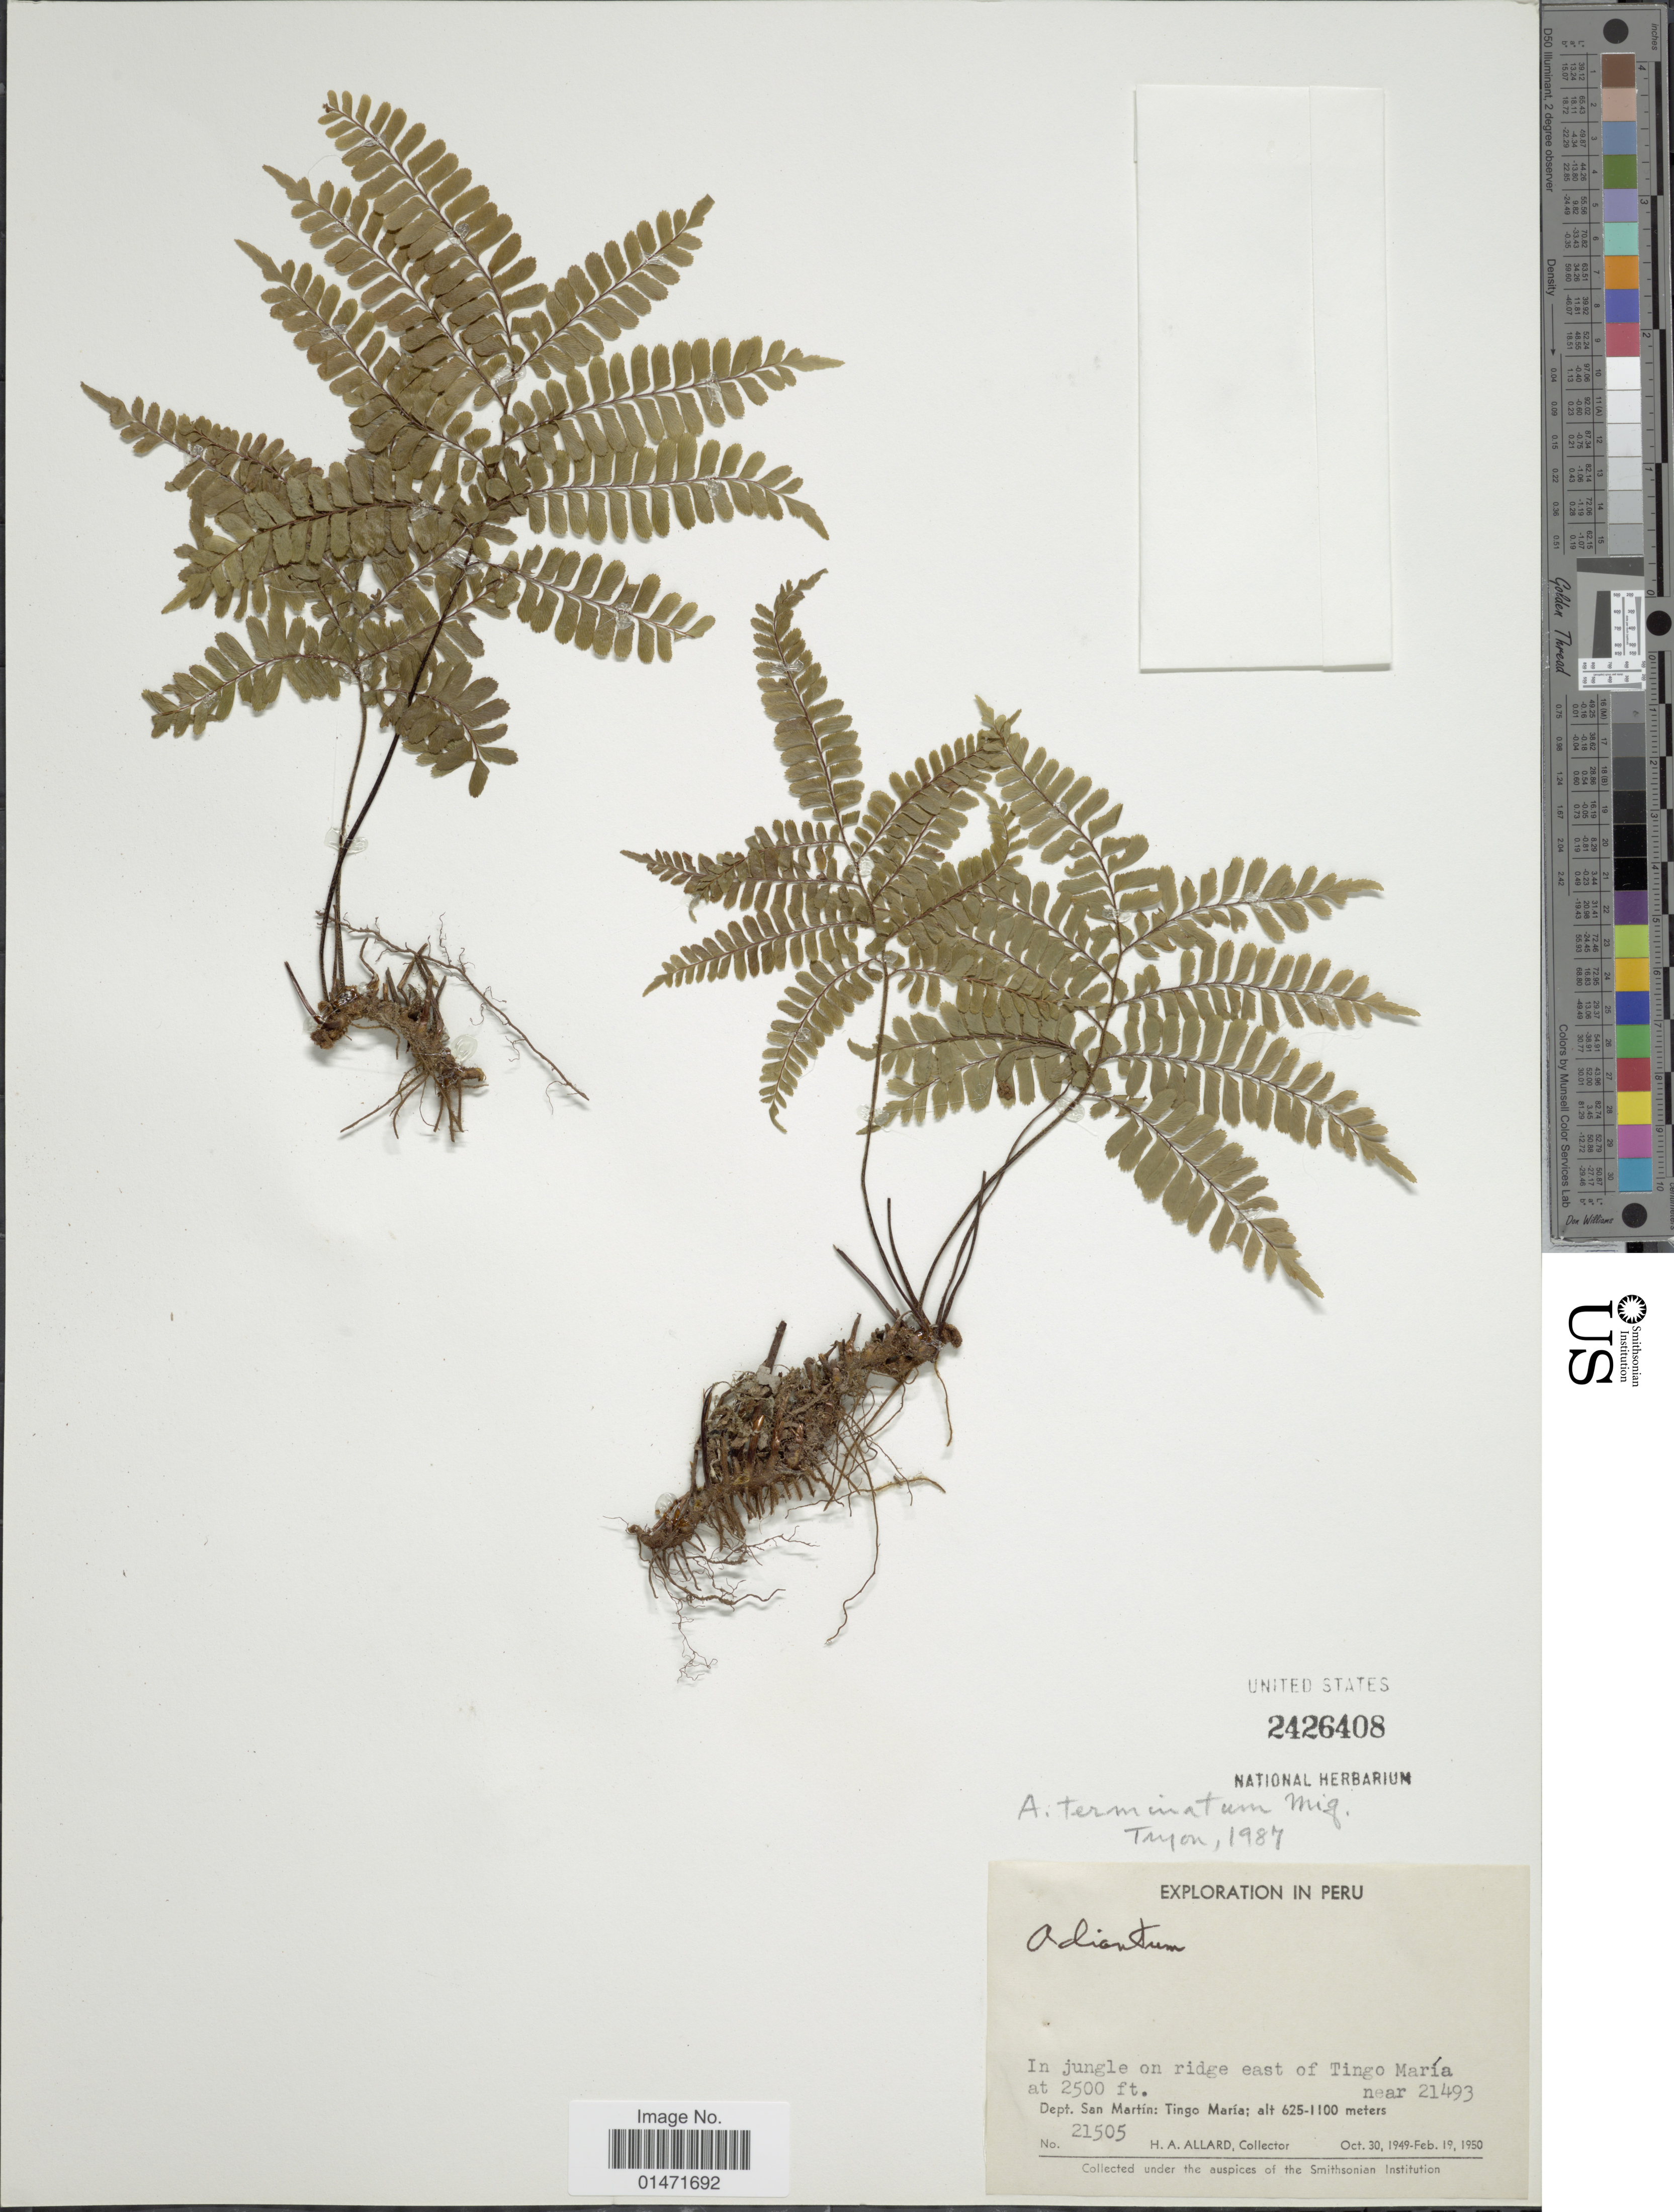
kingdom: Plantae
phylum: Tracheophyta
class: Polypodiopsida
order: Polypodiales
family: Pteridaceae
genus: Adiantum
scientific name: Adiantum terminatum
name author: Kunze ex Miq.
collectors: H. A. Allard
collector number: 21505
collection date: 1949-10-30/1950-02-19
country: Peru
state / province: San Martín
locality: In jungle on ridge east of Tingo María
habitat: in jungle on ridge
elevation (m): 625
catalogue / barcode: US 2426408